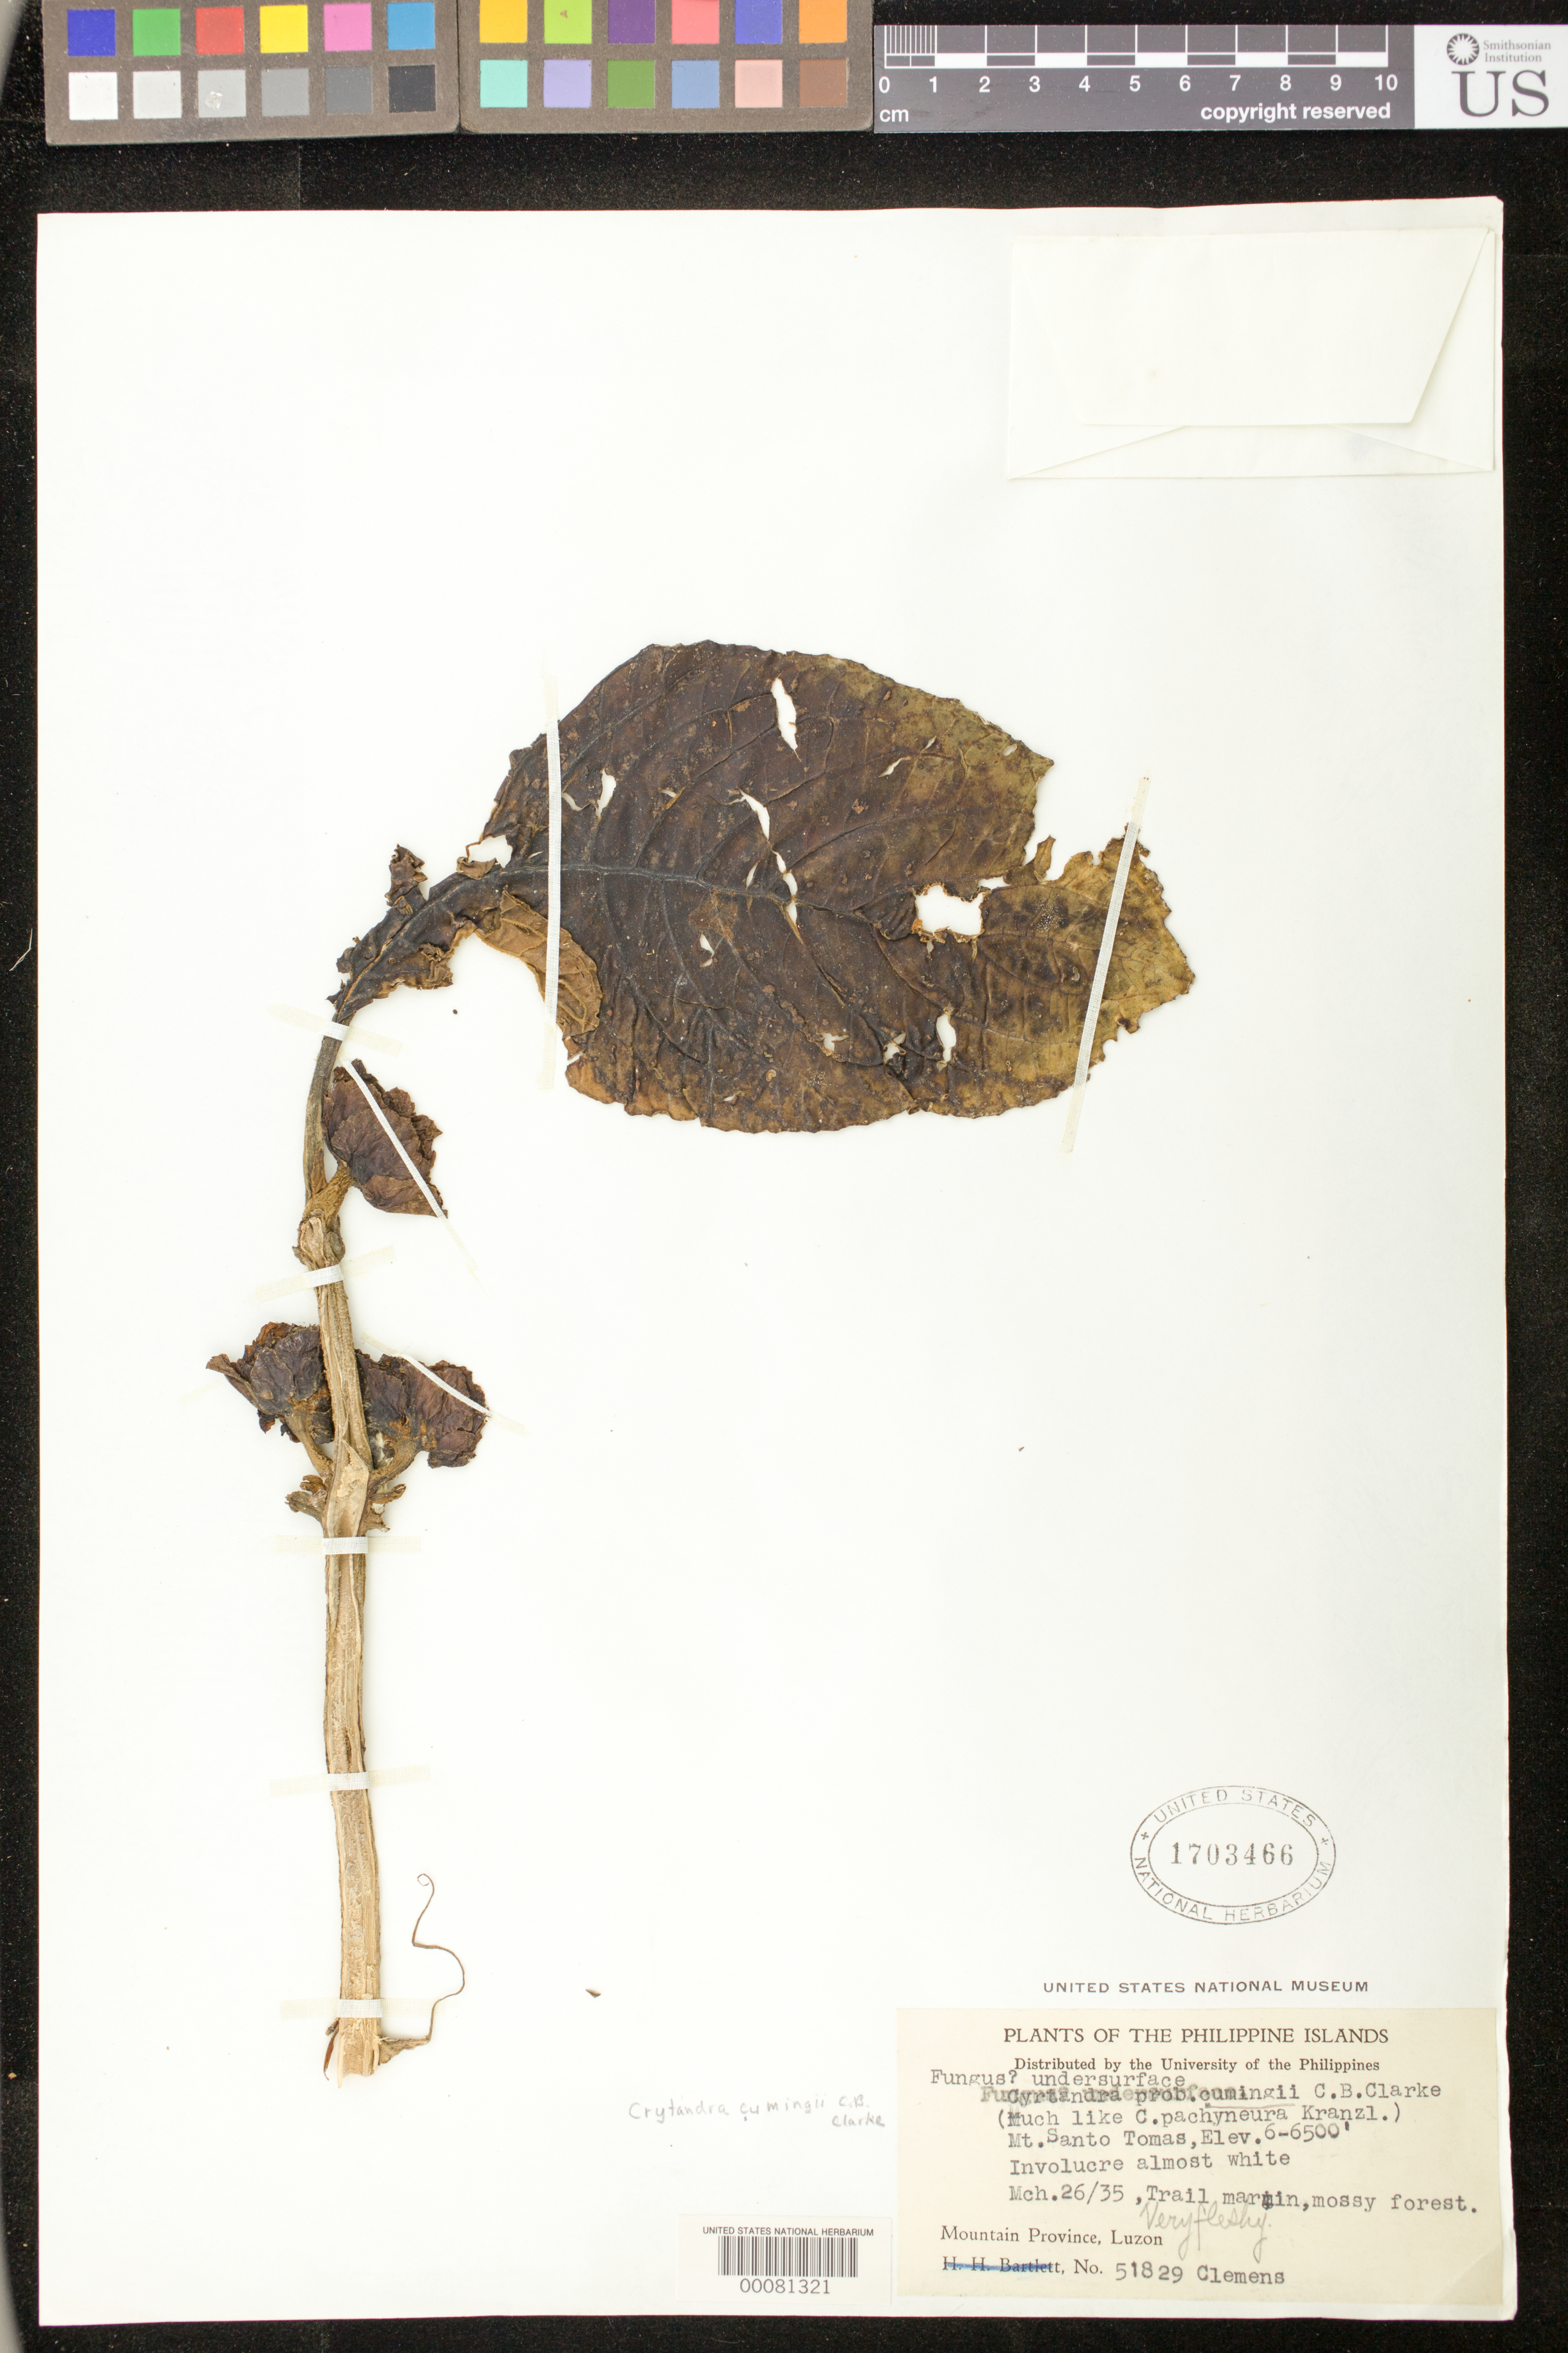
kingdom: Plantae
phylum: Tracheophyta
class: Magnoliopsida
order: Lamiales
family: Gesneriaceae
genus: Cyrtandra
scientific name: Cyrtandra cumingii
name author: C.B. Clarke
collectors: M. S. Clemens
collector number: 51829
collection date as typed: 26 Mar 1935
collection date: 1935-03-26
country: Philippines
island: Luzon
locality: Mountain province, Mt santo tomas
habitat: Trail margin, mossy forest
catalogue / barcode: US 1703466